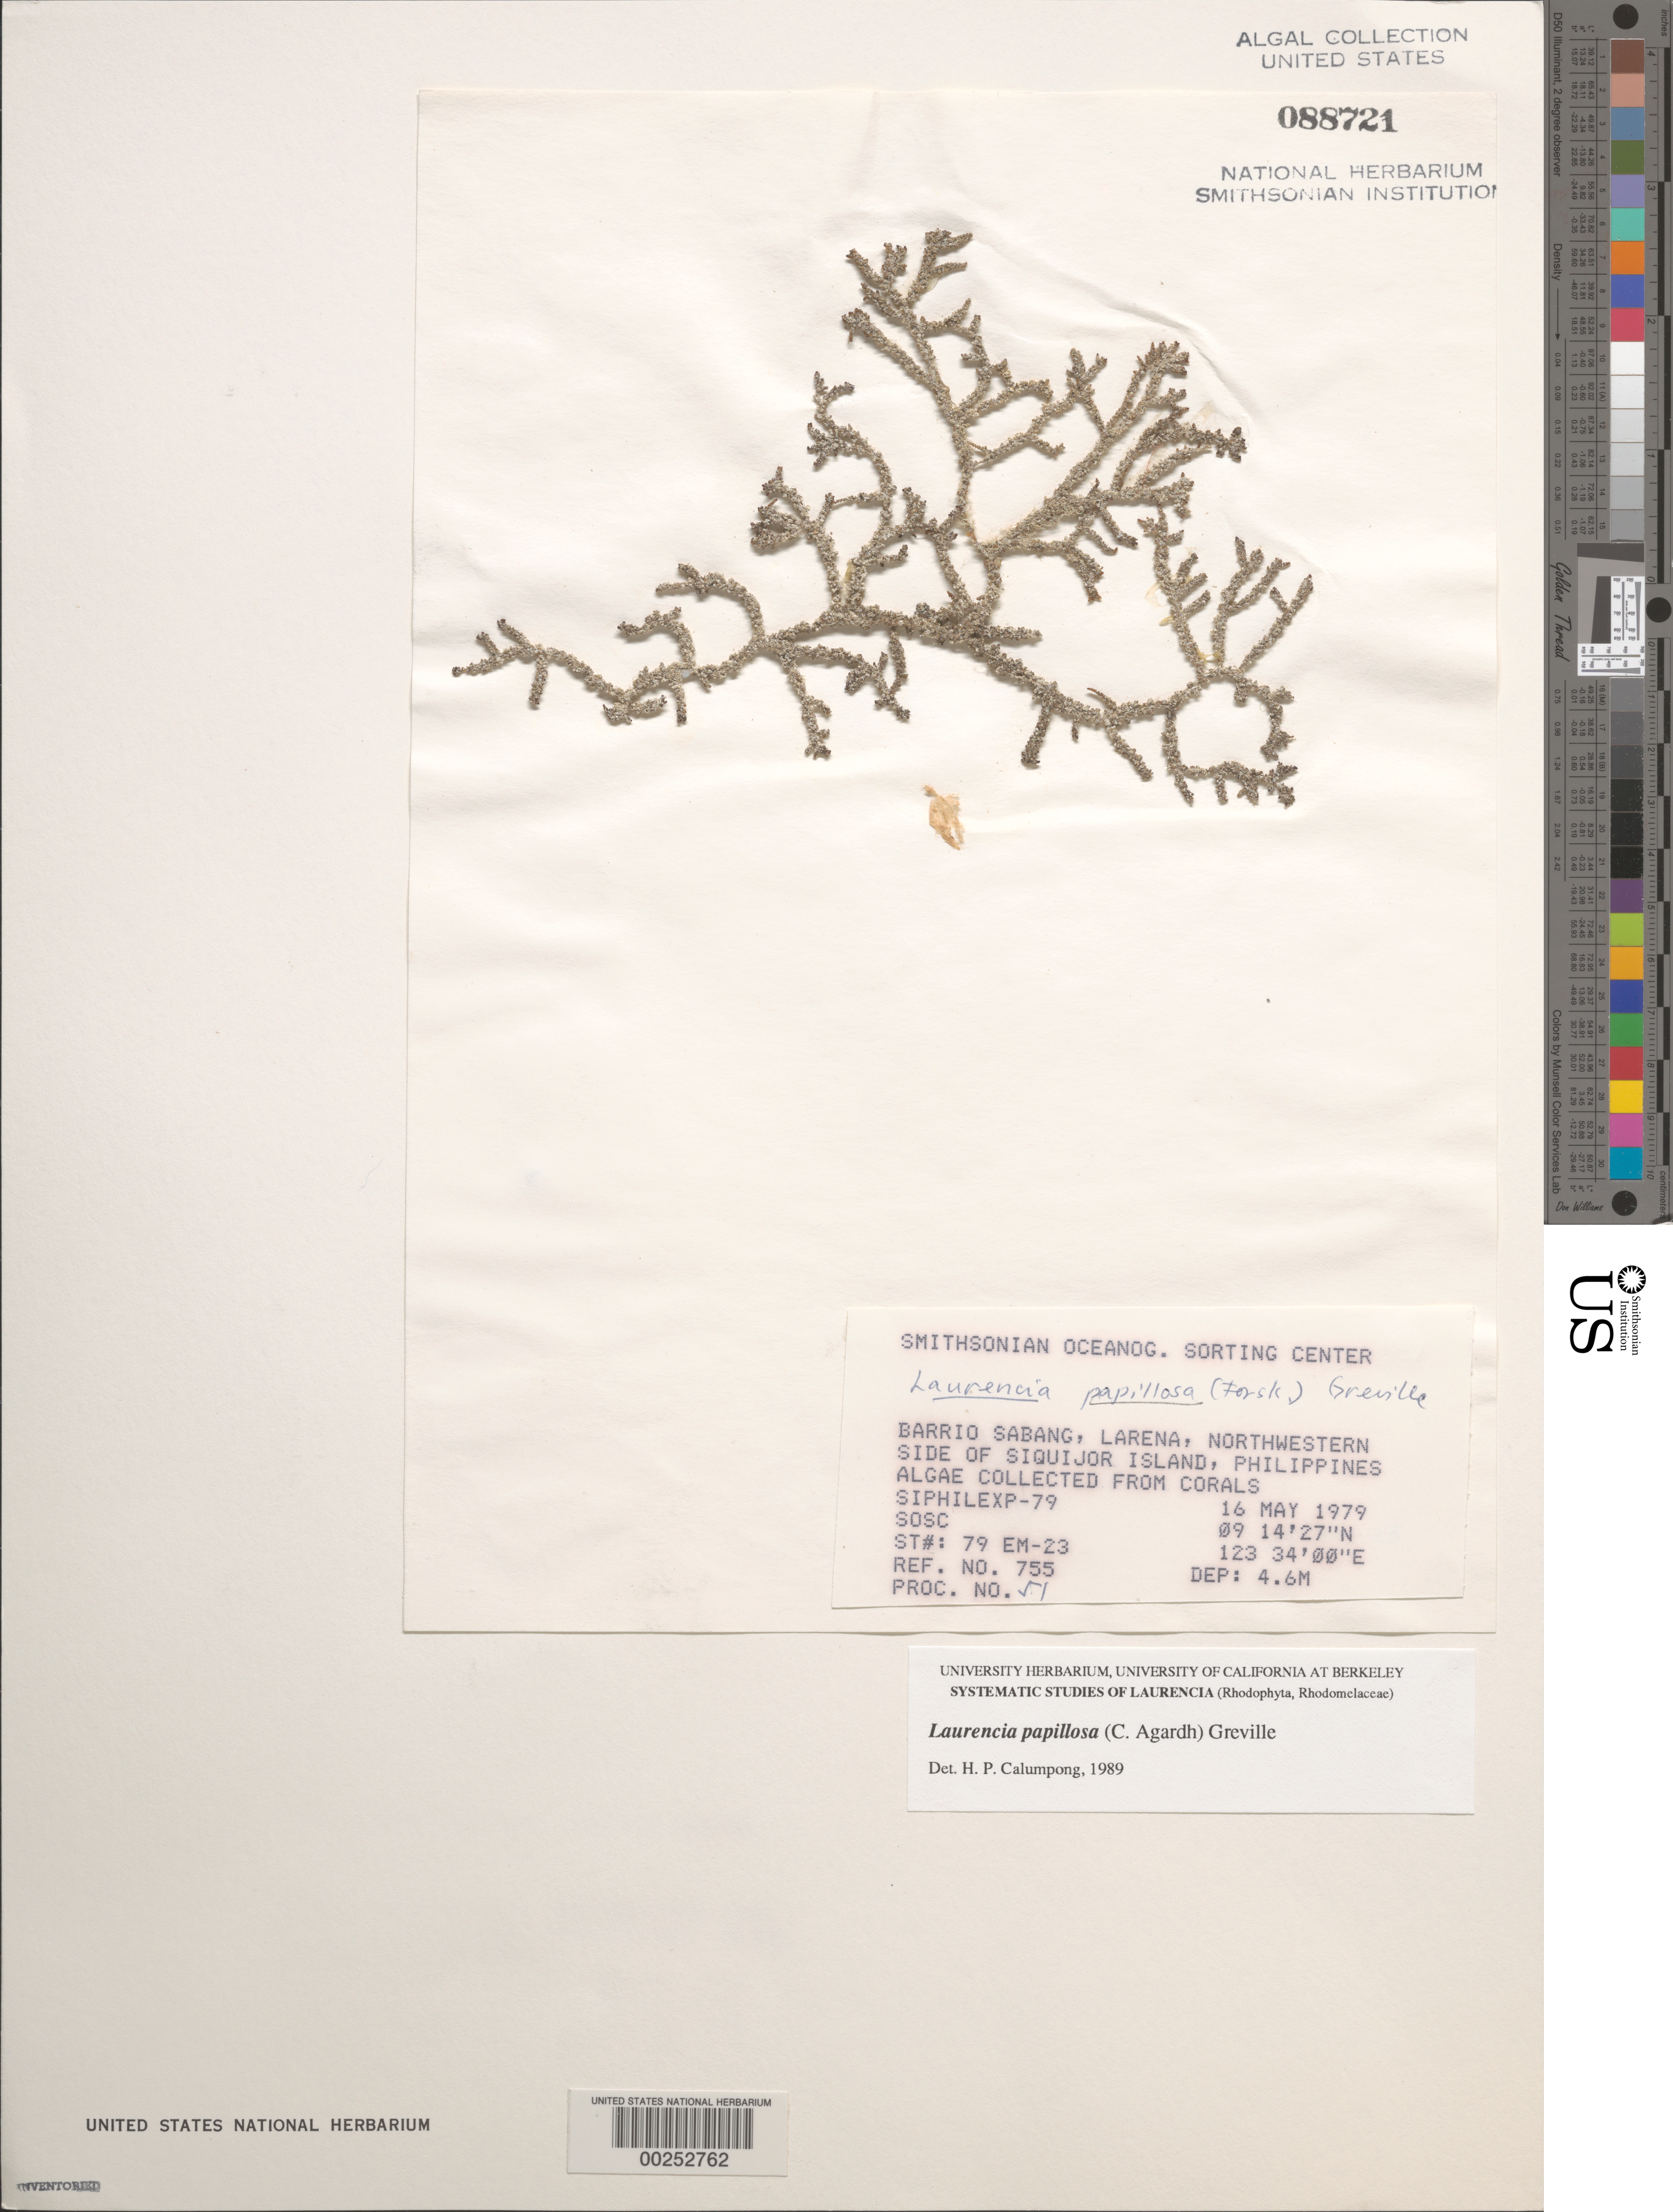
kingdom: Plantae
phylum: Rhodophyta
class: Florideophyceae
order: Ceramiales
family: Rhodomelaceae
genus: Palisada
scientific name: Palisada perforata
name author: (Bory) K.W. Nam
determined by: Algae name updating Project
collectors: SOSC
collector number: Station 79 Em-23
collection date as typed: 16 May 1979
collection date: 1979-05-16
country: Philippines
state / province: Central Visayas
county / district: Siquijor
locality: Visayan, Siquijor island, larena, barrio sabang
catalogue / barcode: US 88721